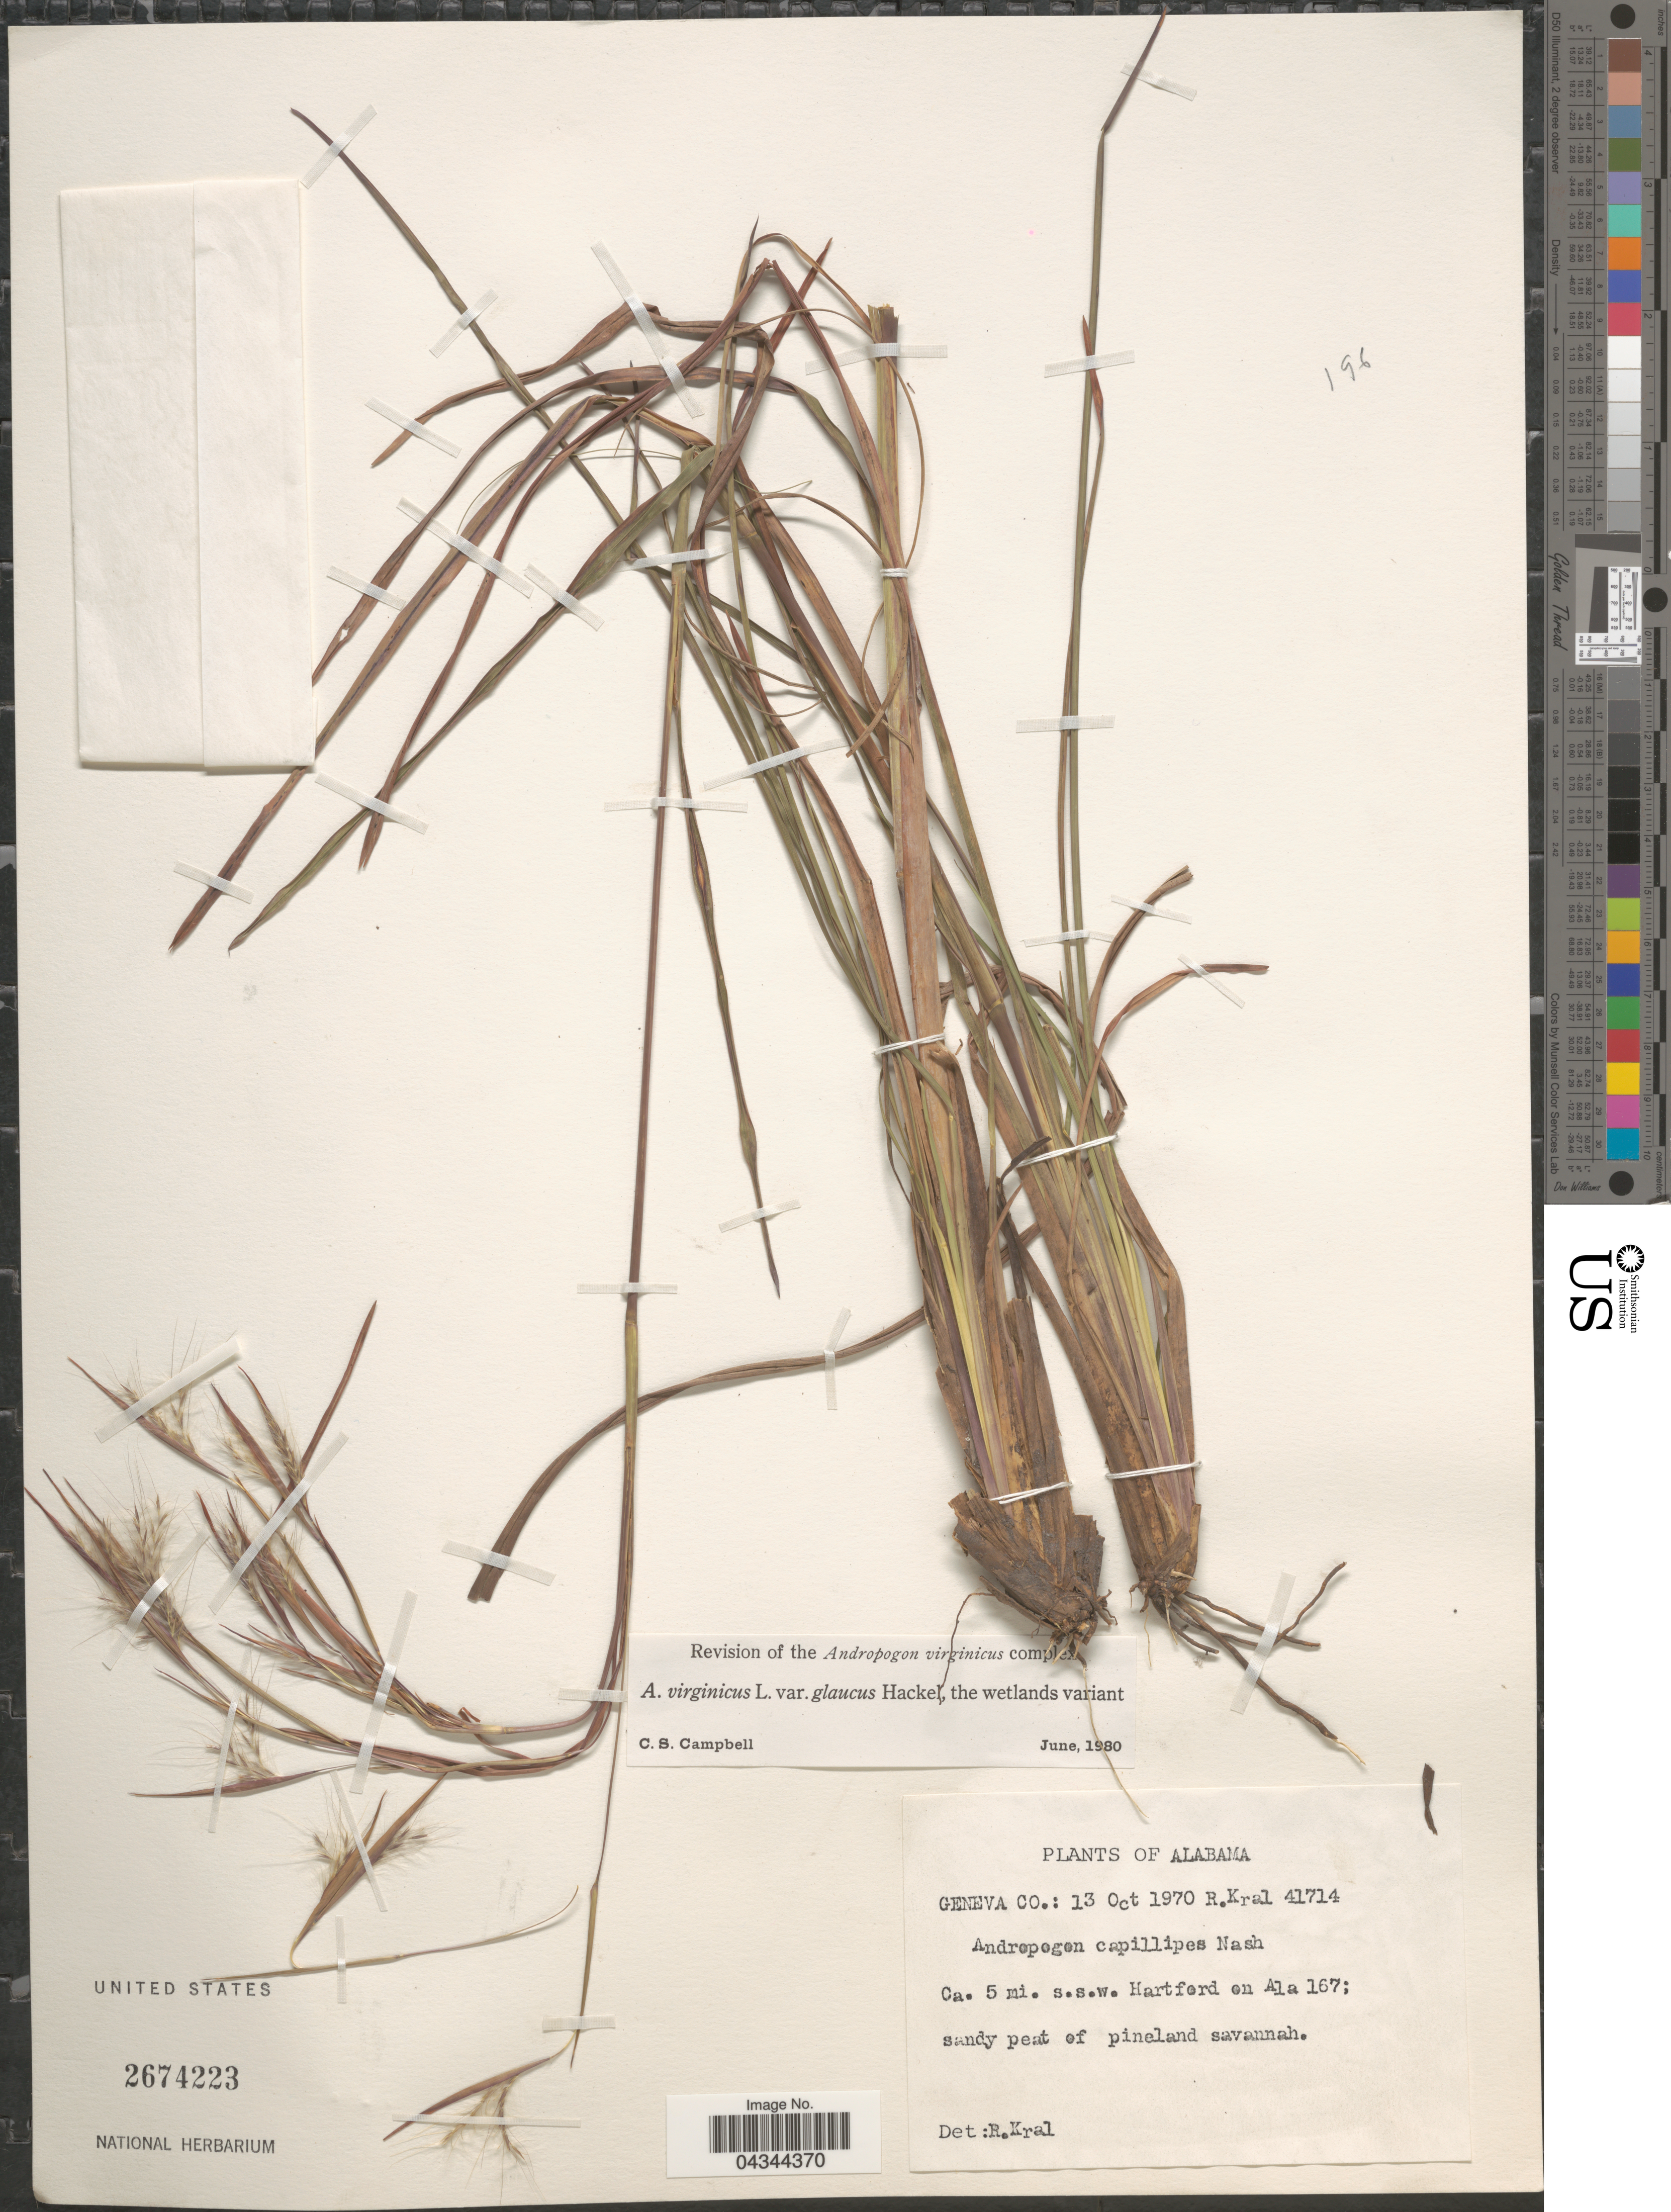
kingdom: Plantae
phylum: Tracheophyta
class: Liliopsida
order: Poales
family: Poaceae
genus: Andropogon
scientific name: Andropogon virginicus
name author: L.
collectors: R. Kral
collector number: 41714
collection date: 1970-10-13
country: United States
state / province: Alabama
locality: Geneva Co.: Ca. 5 mi. s.s.w. Hartford on Ala 167.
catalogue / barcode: US 2674223